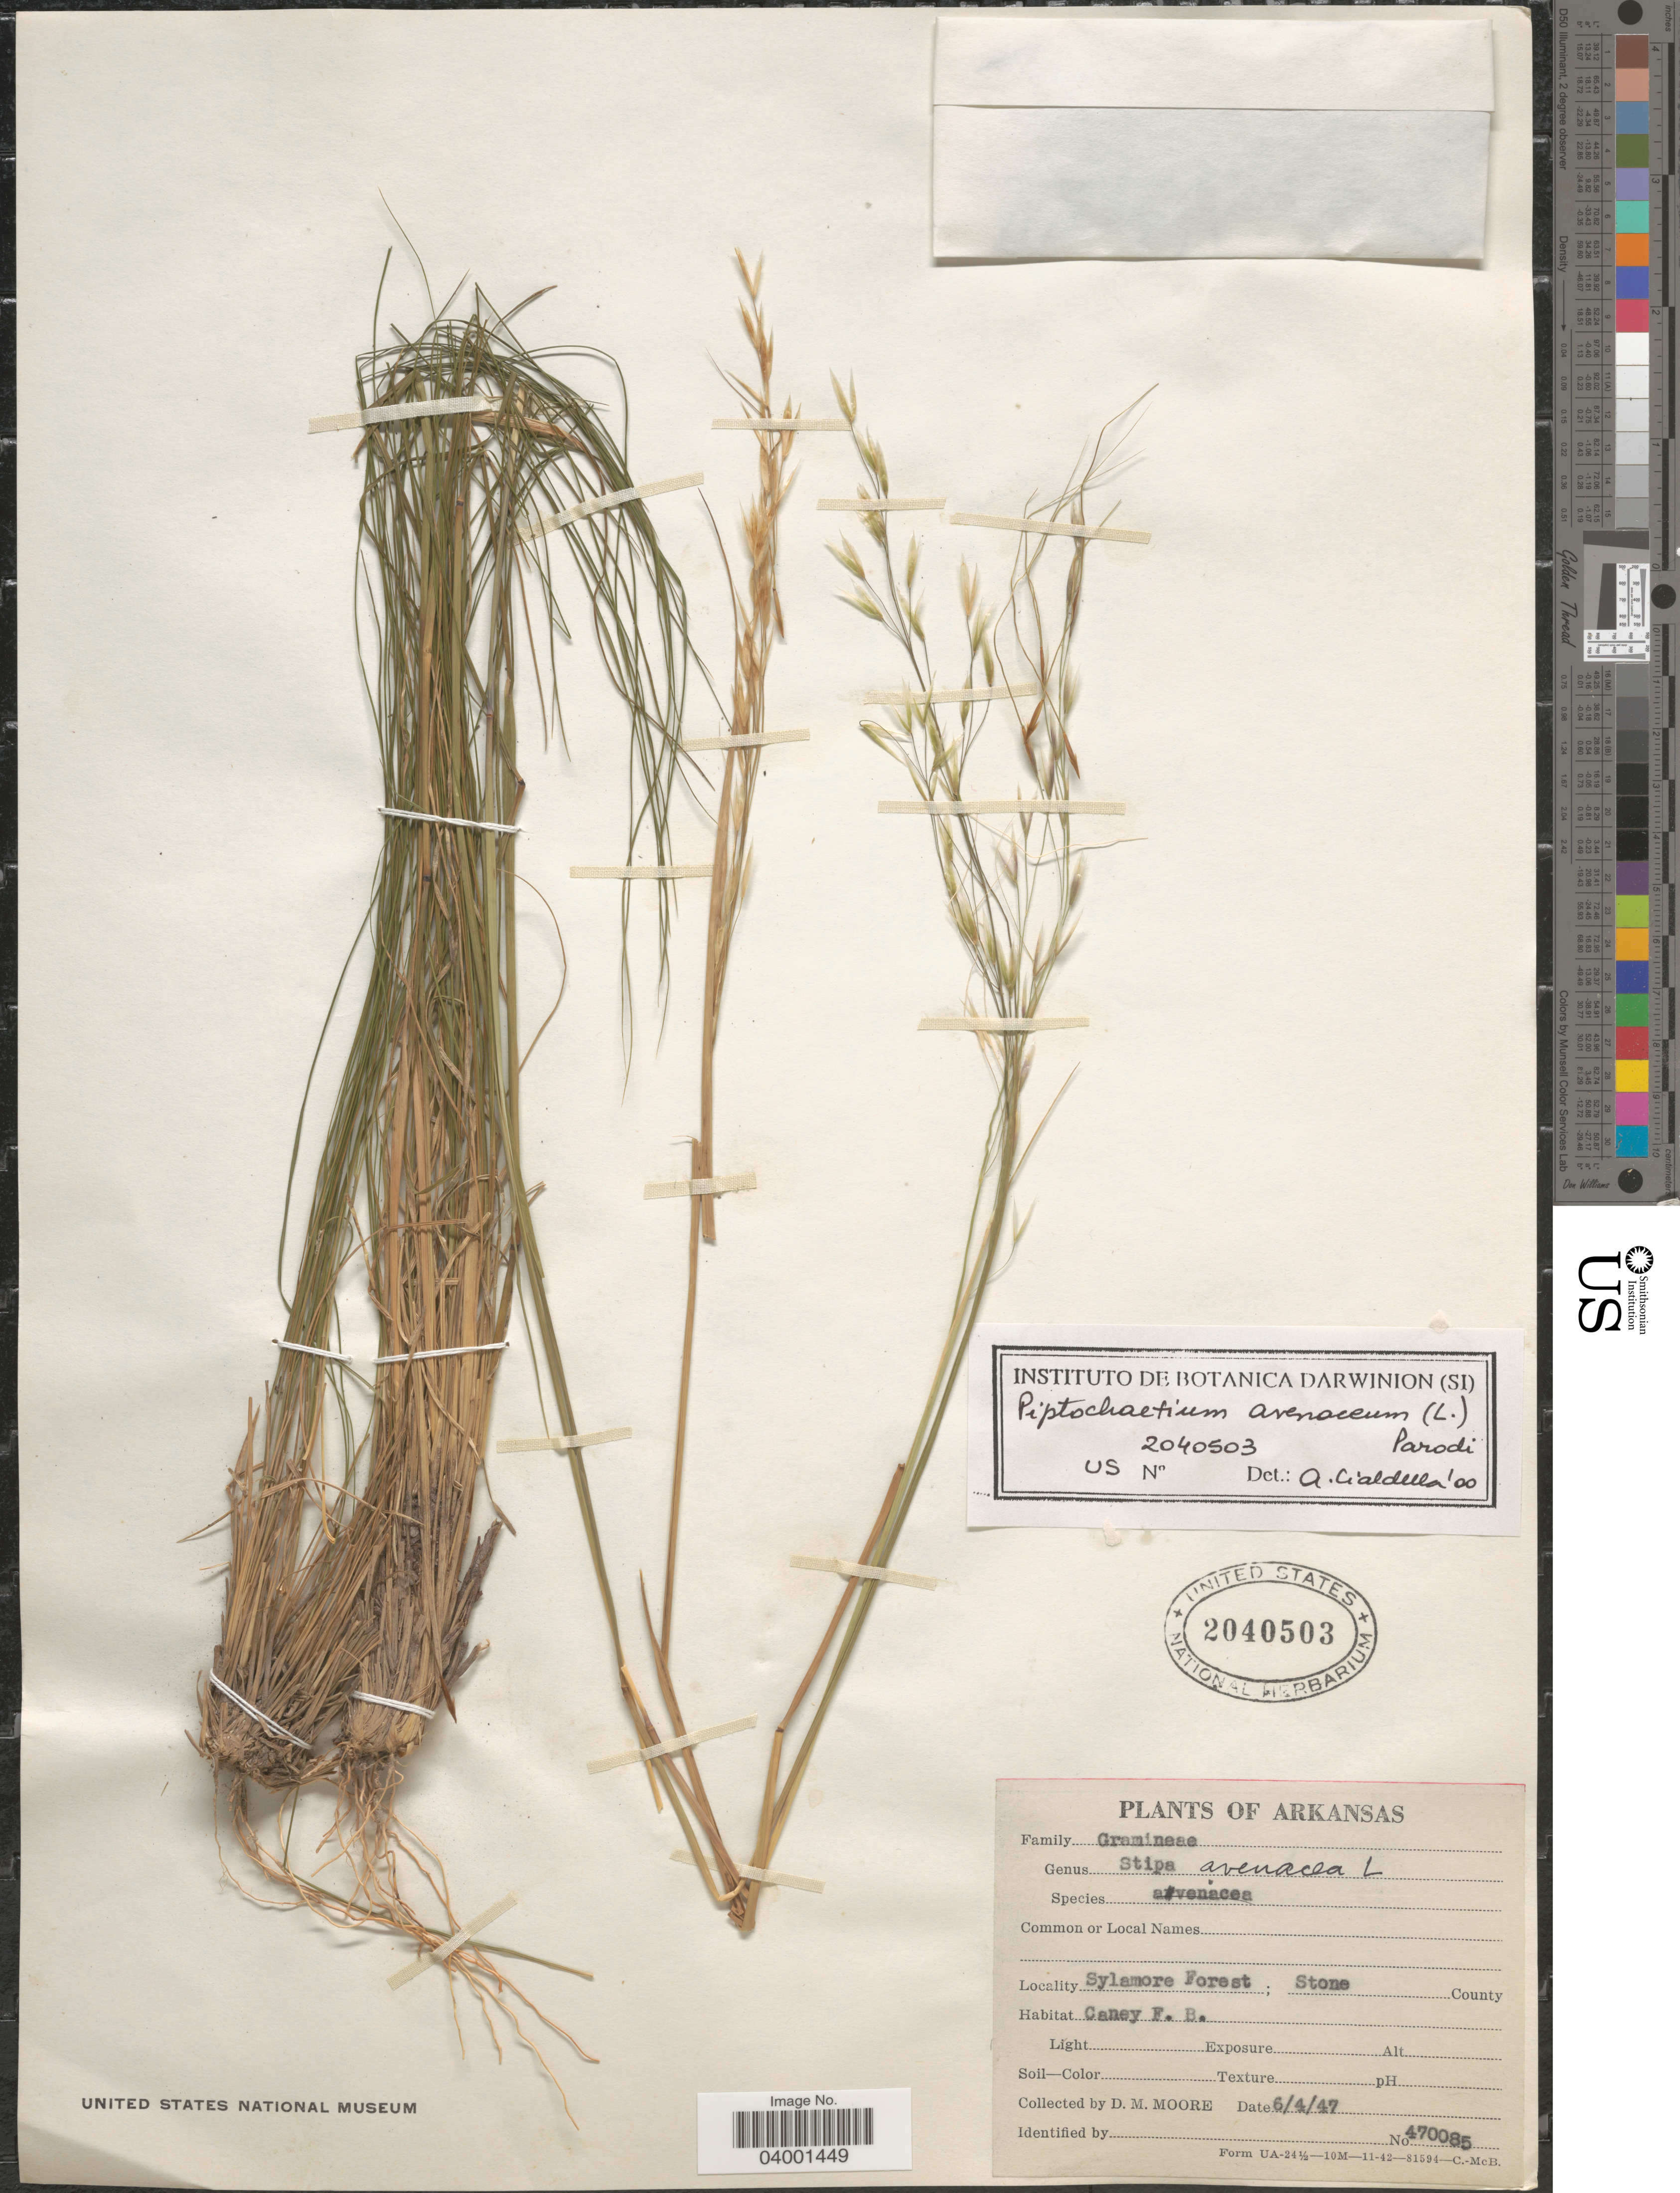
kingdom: Plantae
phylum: Tracheophyta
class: Liliopsida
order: Poales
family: Poaceae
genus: Piptochaetium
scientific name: Piptochaetium avenaceum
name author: (L.) Parodi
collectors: D. Moore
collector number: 470085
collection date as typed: Transcribed d/m/y: 4/6/47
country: United States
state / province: Arkansas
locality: Sylamore Forest ; Stone County. Caney F. B.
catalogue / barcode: US 2040503